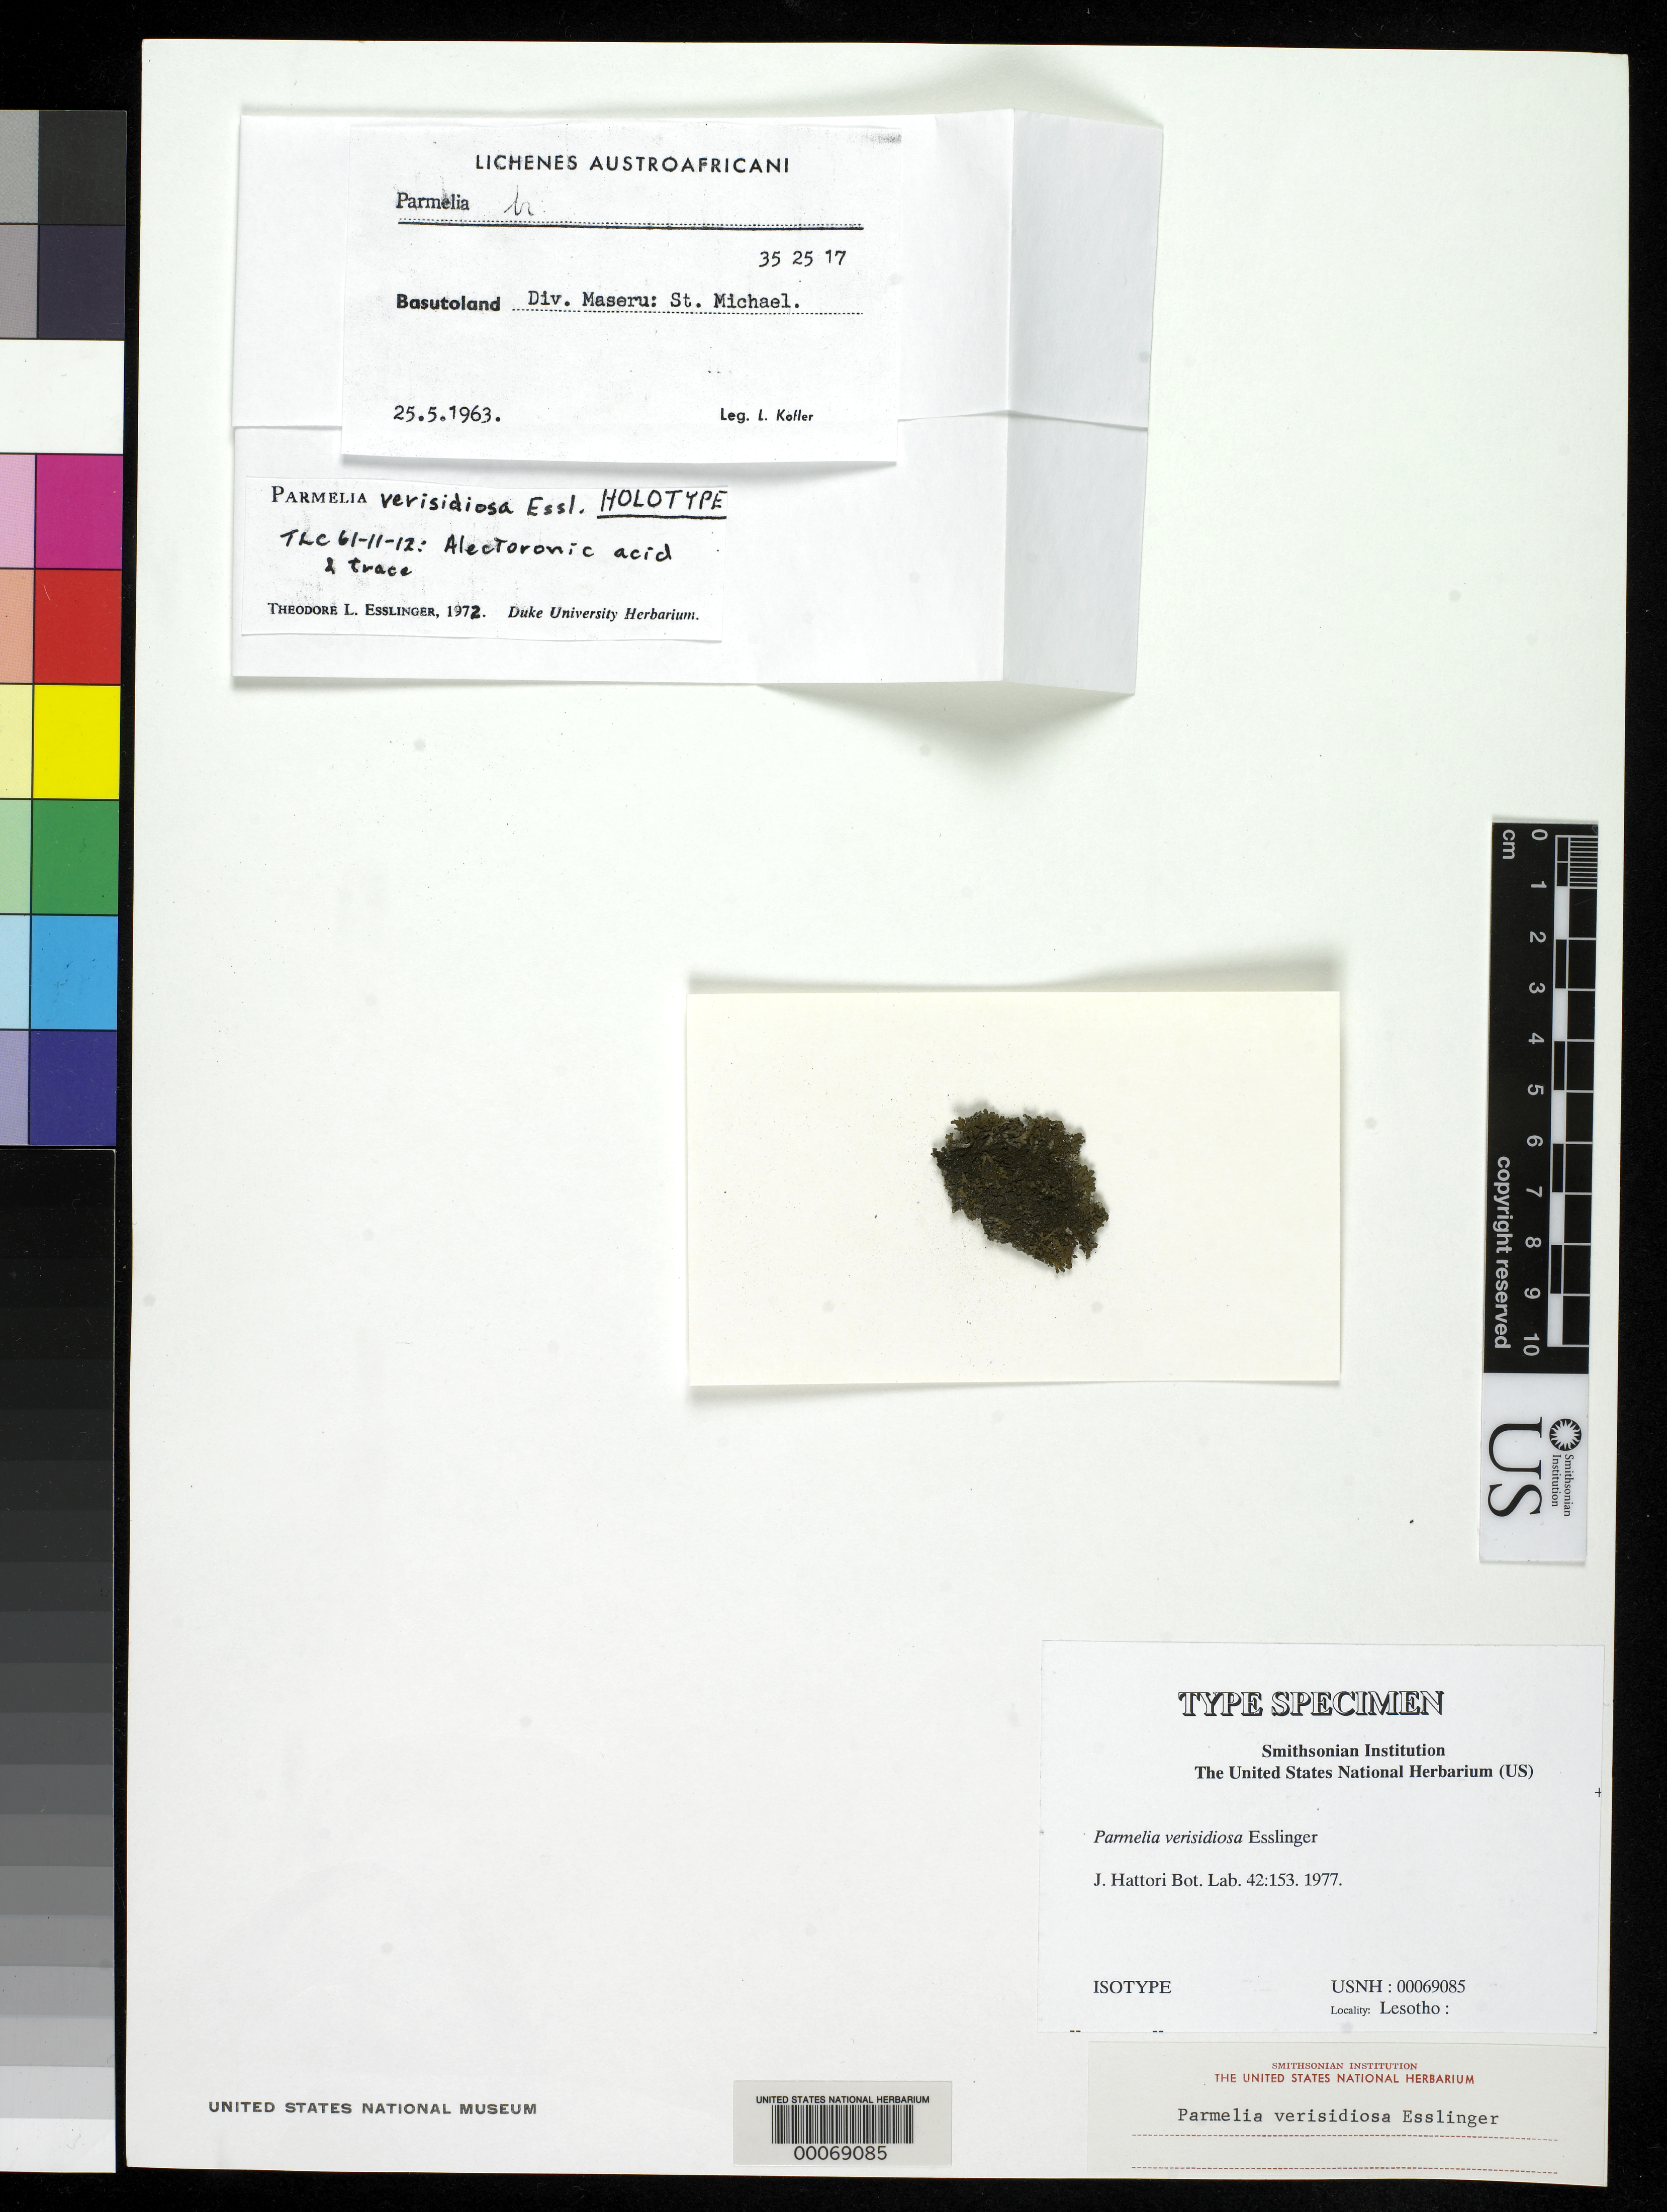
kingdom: Fungi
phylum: Ascomycota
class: Lecanoromycetes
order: Lecanorales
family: Parmeliaceae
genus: Parmelia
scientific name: Parmelia verisidiosa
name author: Essl.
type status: Isotype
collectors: L. Kofler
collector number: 35 25 17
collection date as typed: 25 May 1963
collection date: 1963-05-25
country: Lesotho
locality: Div. Maseru, St. Michael.